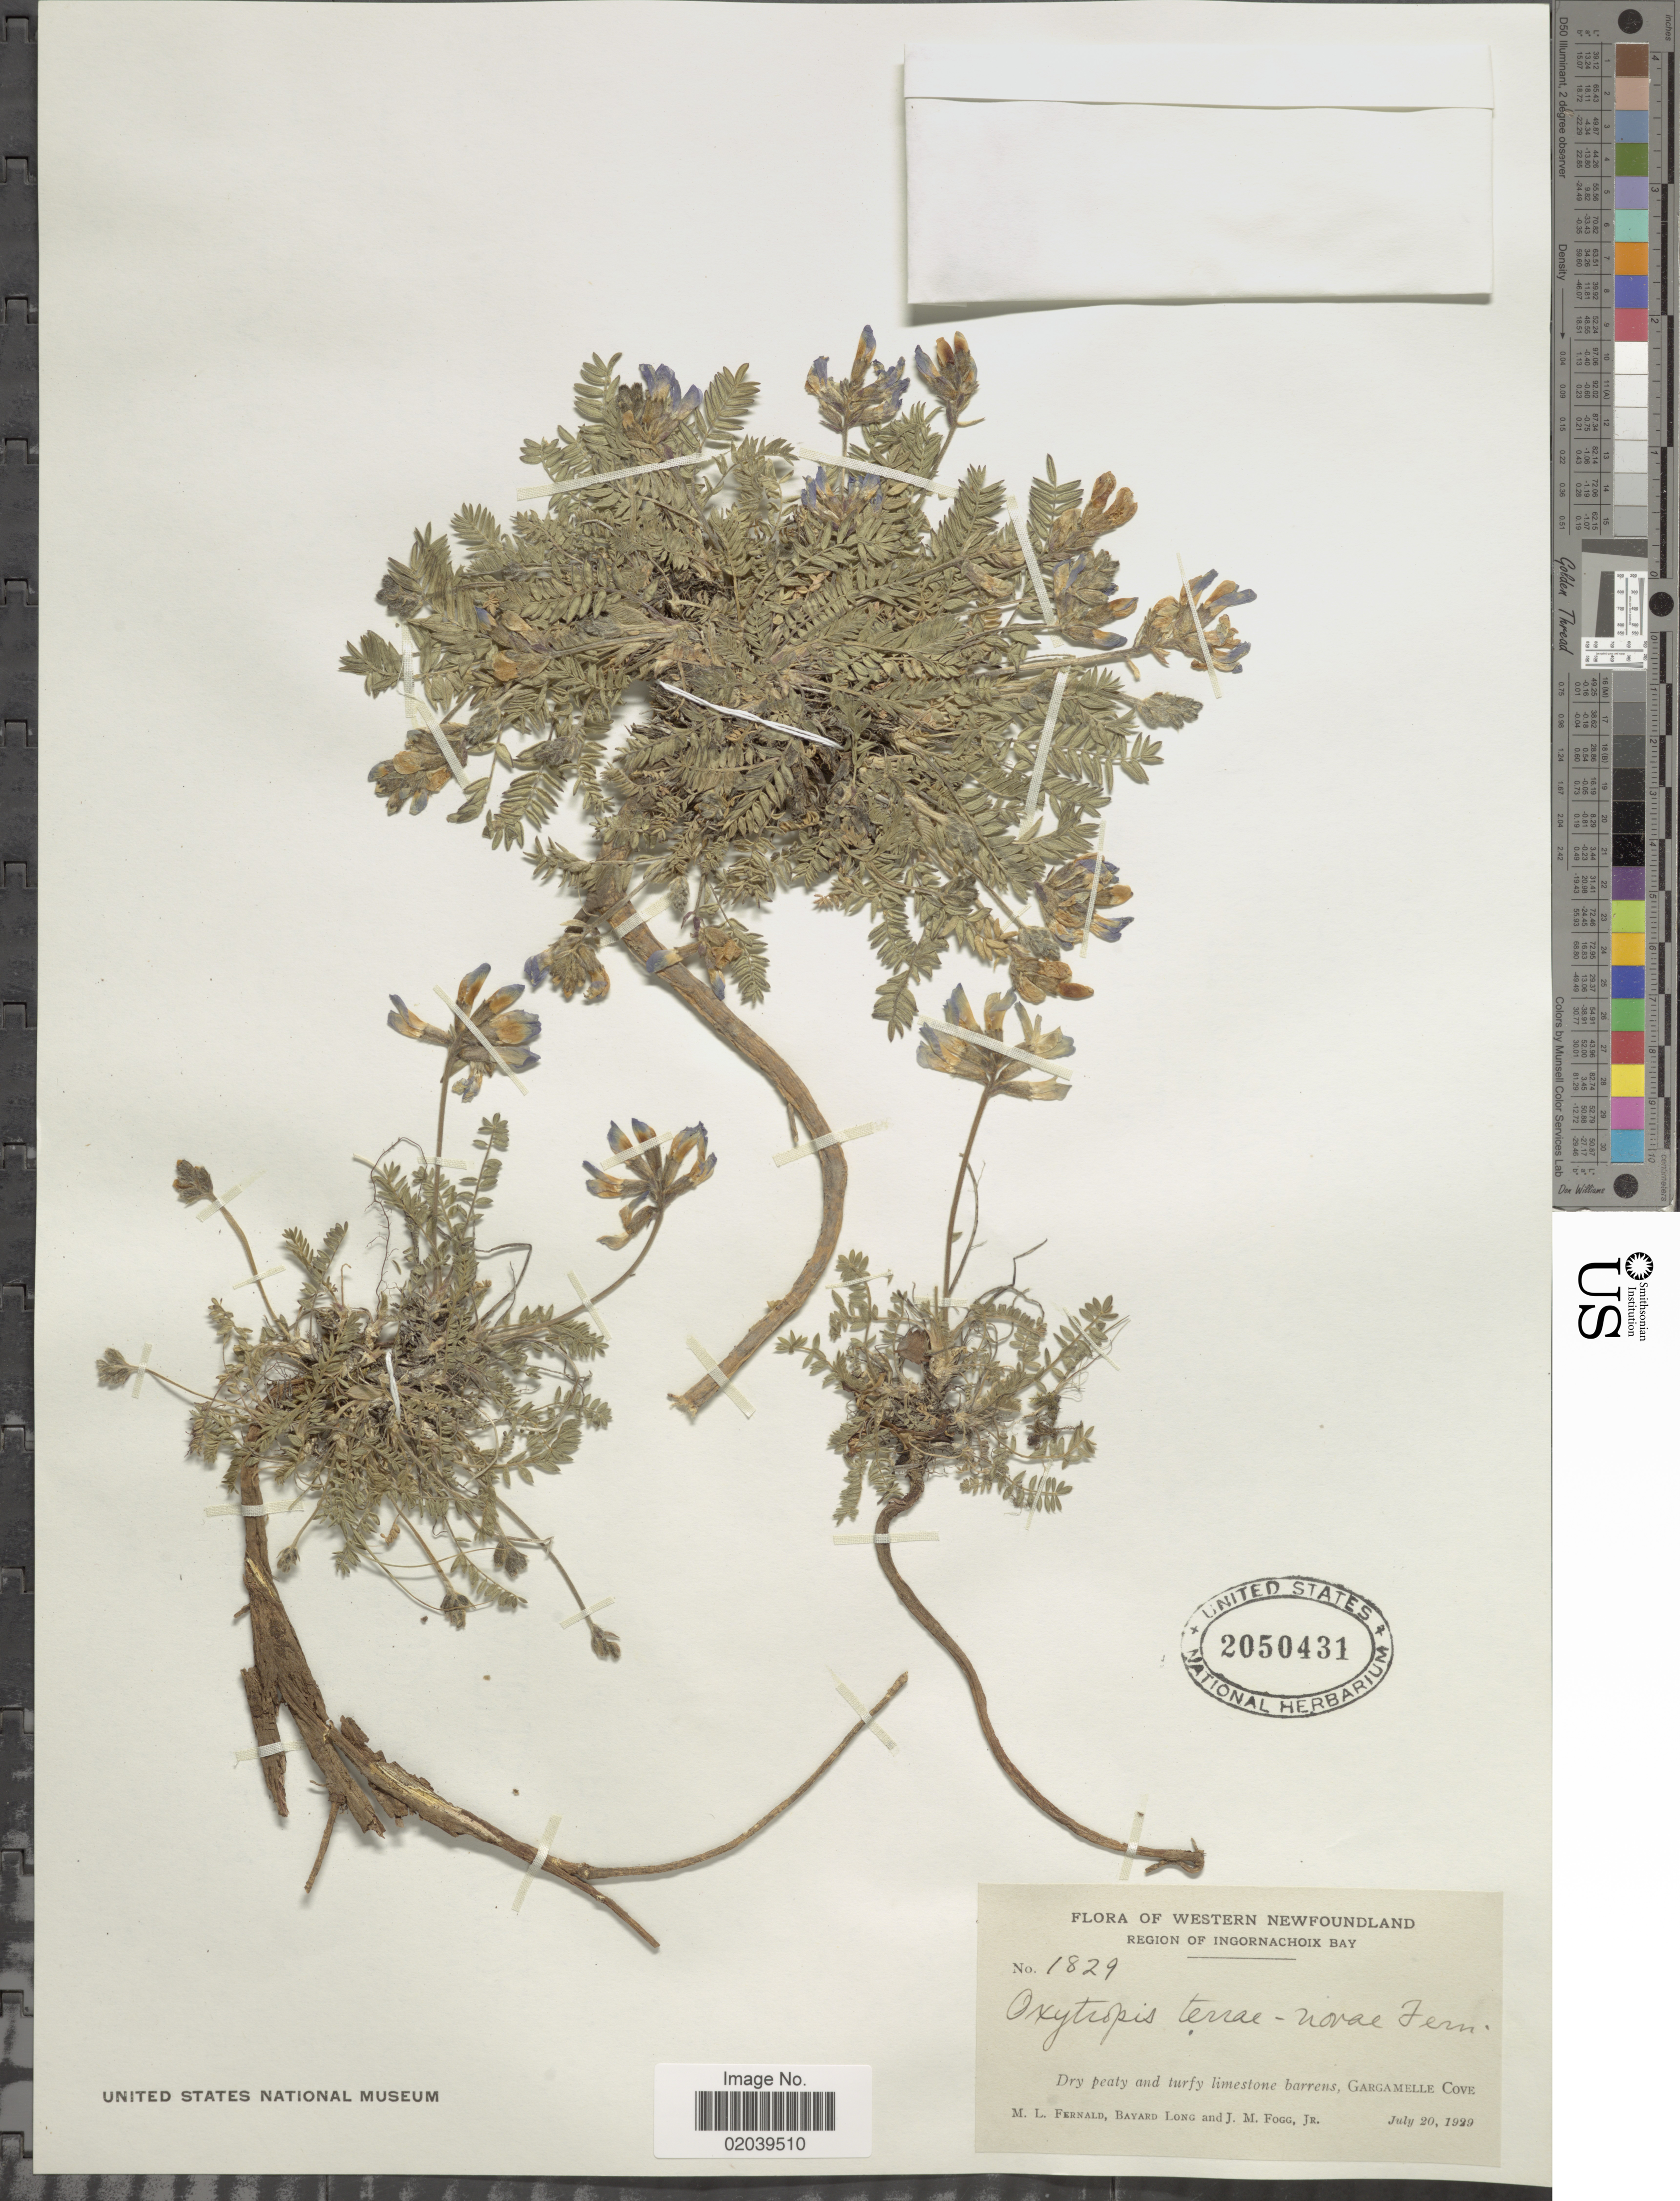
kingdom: Plantae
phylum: Tracheophyta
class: Magnoliopsida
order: Fabales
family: Fabaceae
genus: Oxytropis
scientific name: Oxytropis campestris var. terrae-novae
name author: (Fernald) Barneby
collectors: M. L. Fernald, B. Long & J. Fogg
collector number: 1829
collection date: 1929-07-20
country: Canada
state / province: Newfoundland and Labrador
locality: Western Newfoundland, Region of Ingornachoix Bay, Gargamelle Cove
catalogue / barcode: US 2050431